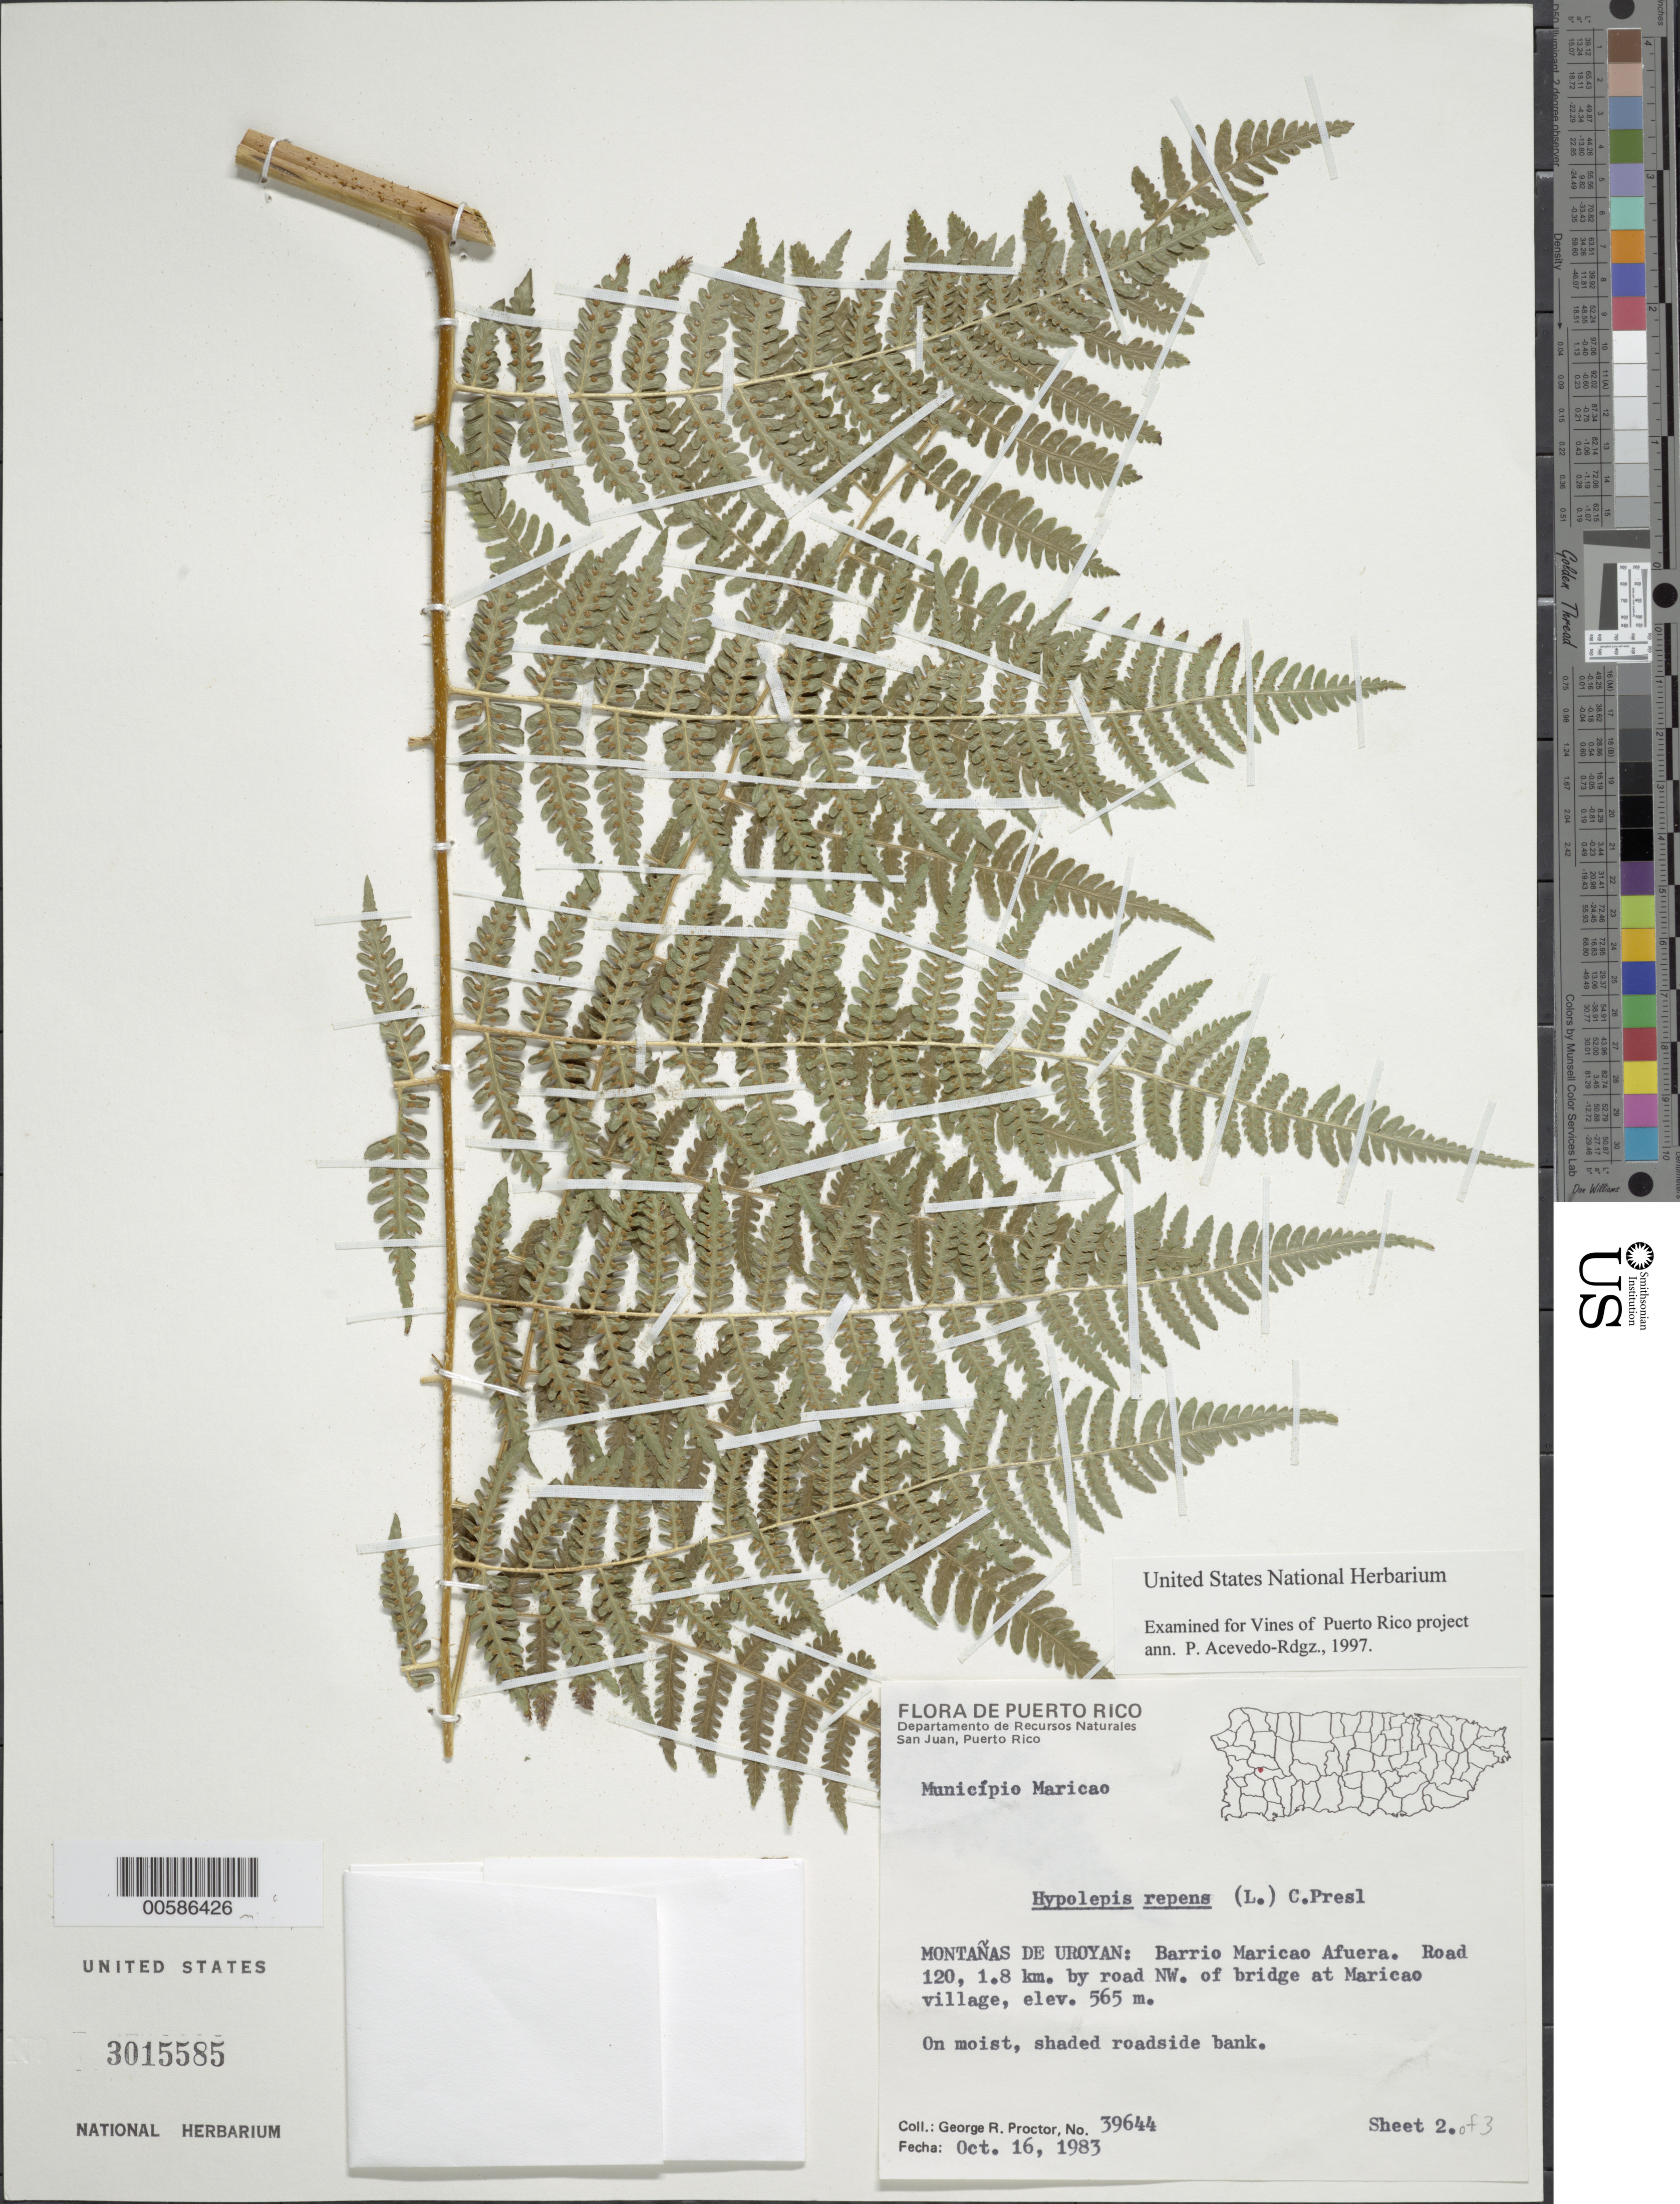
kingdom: Plantae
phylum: Tracheophyta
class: Polypodiopsida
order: Polypodiales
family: Dennstaedtiaceae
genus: Hypolepis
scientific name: Hypolepis repens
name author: (L.) C. Presl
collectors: G. R. Proctor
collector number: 39644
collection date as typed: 16 Oct 1983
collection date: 1983-10-16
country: Puerto Rico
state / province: Maricao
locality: Montanas de Uroyan, Barrio Maricao Afuera, Road 120, 1.8 km. by road NW of bridge at Maricao village.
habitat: On moist, shaded roadside bank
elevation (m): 565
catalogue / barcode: US 3015585